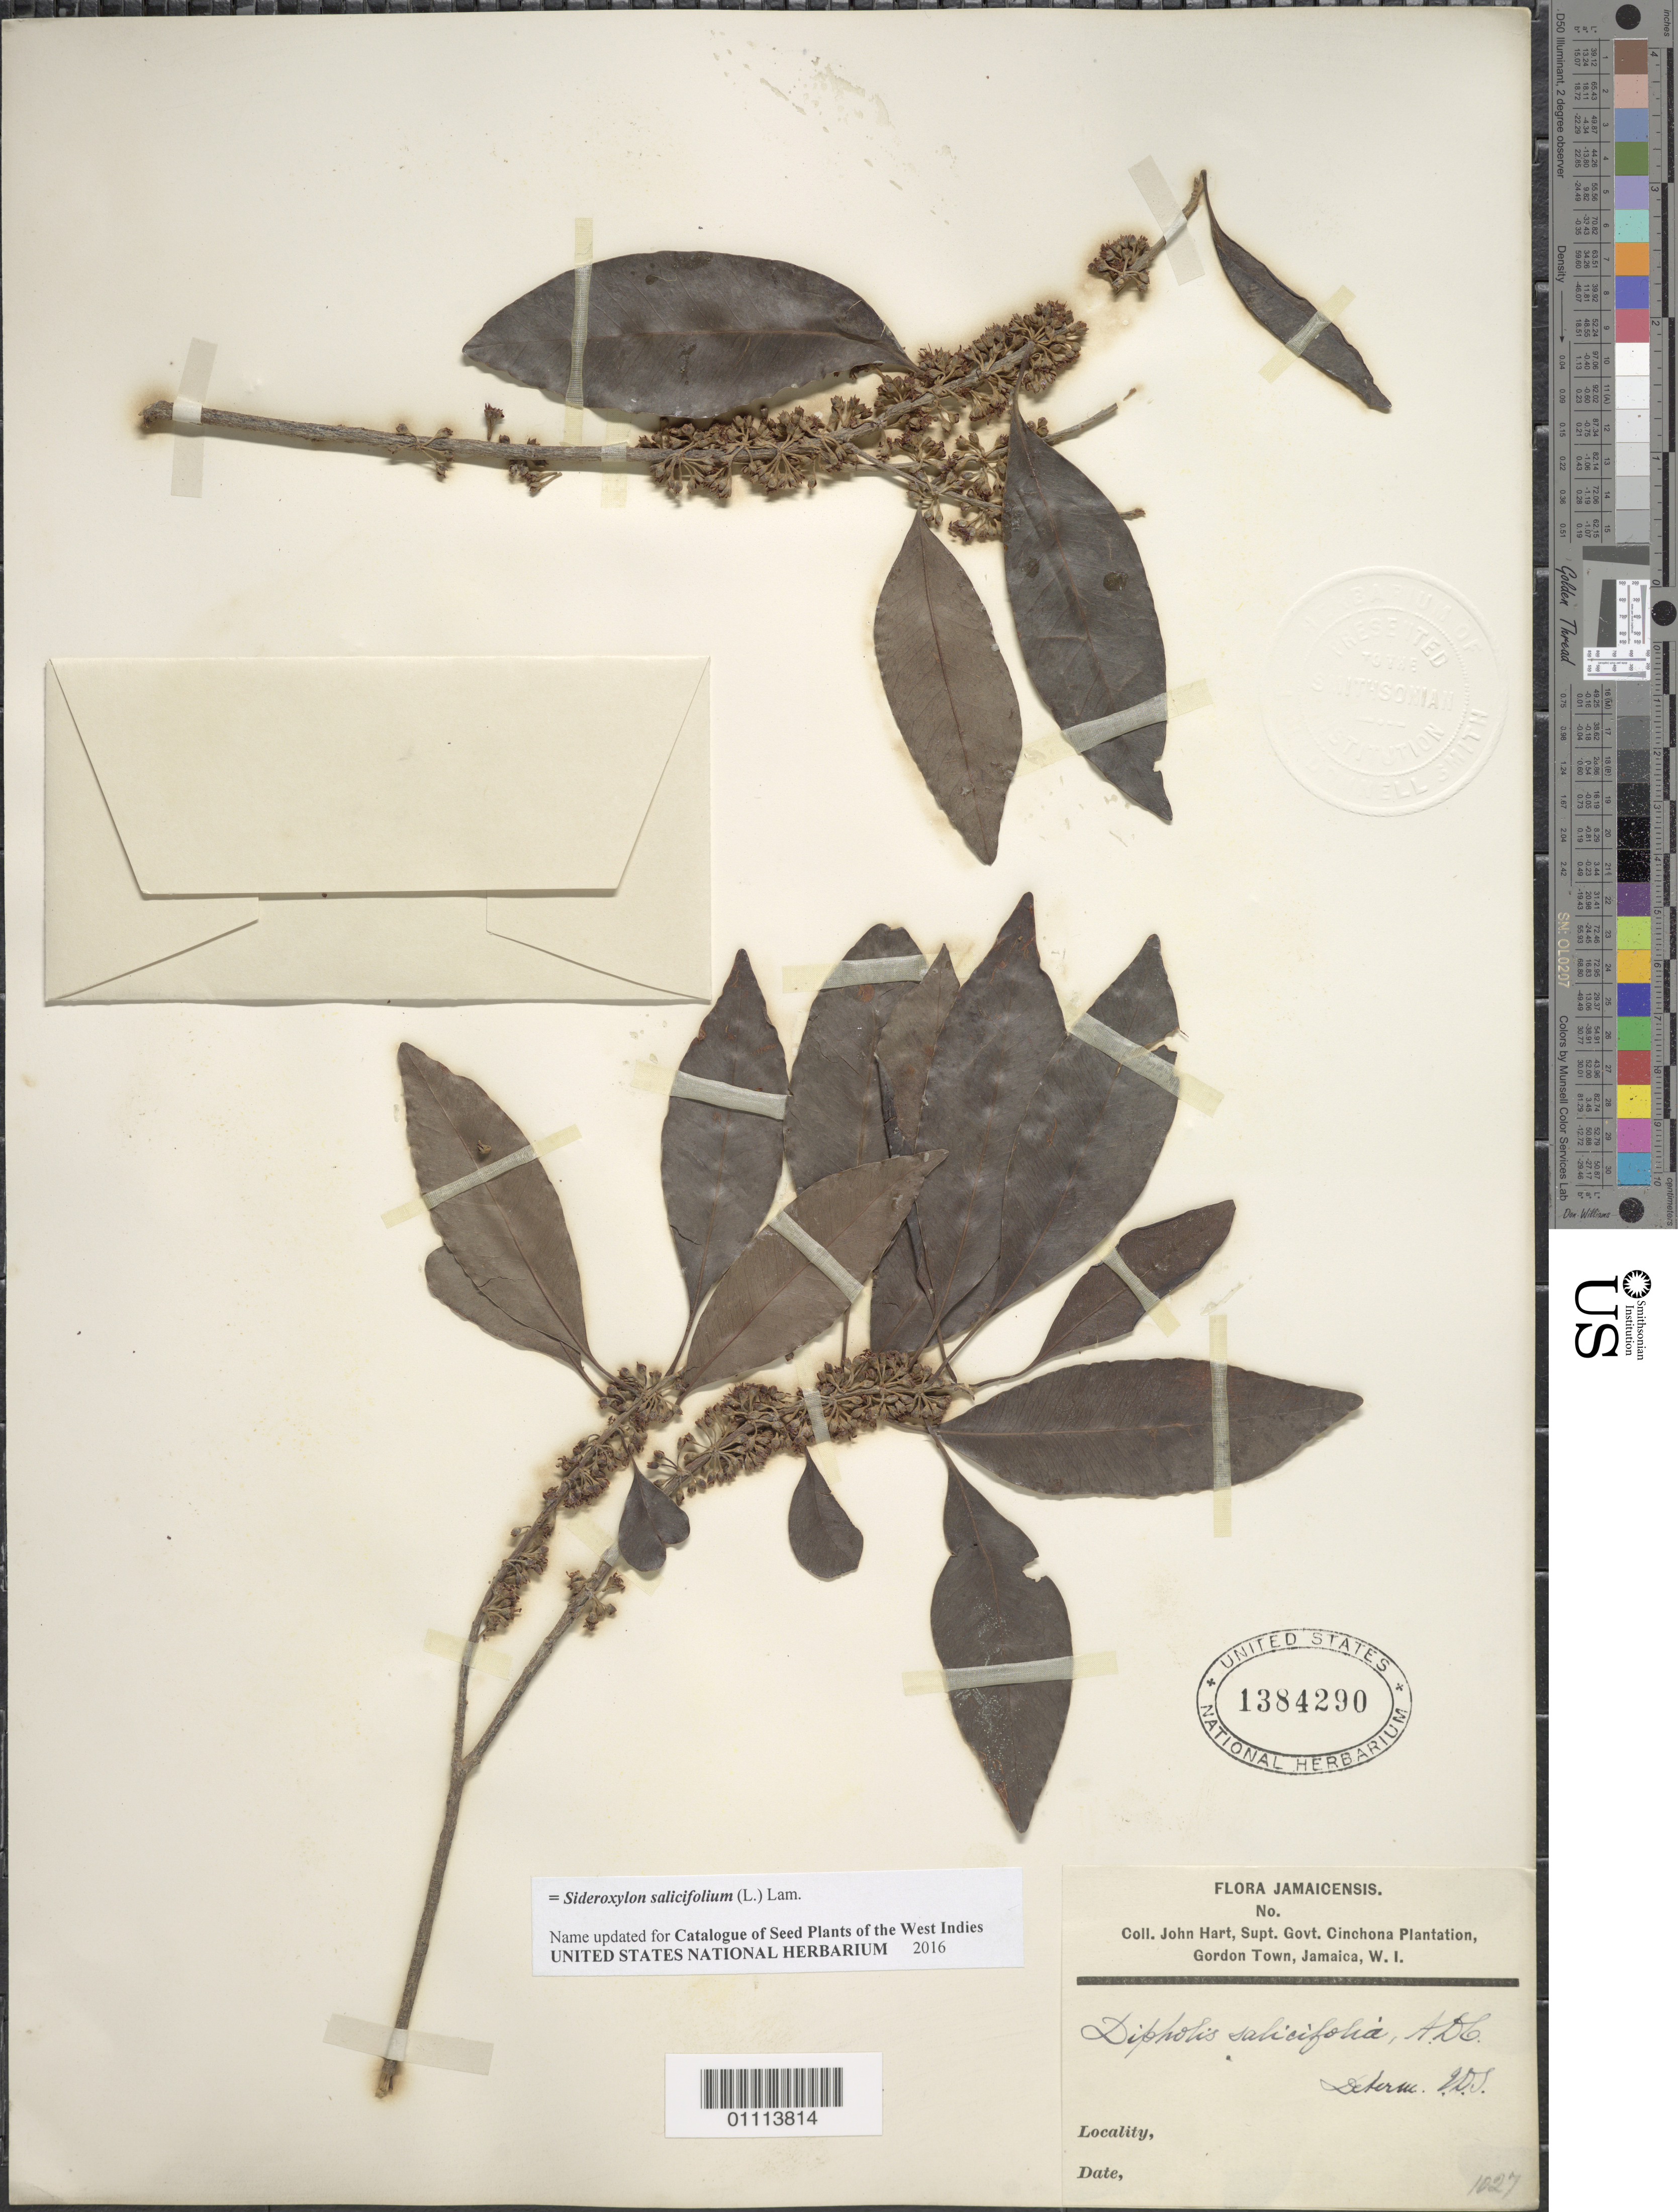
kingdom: Plantae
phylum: Tracheophyta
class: Magnoliopsida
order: Ericales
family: Sapotaceae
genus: Dipholis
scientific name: Dipholis salicifolia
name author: (L.) A. DC.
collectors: J. Hart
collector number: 1027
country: Jamaica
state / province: Saint Andrew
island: Jamaica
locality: Gordon Town, Jamaica, W.I.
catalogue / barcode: US 1384290